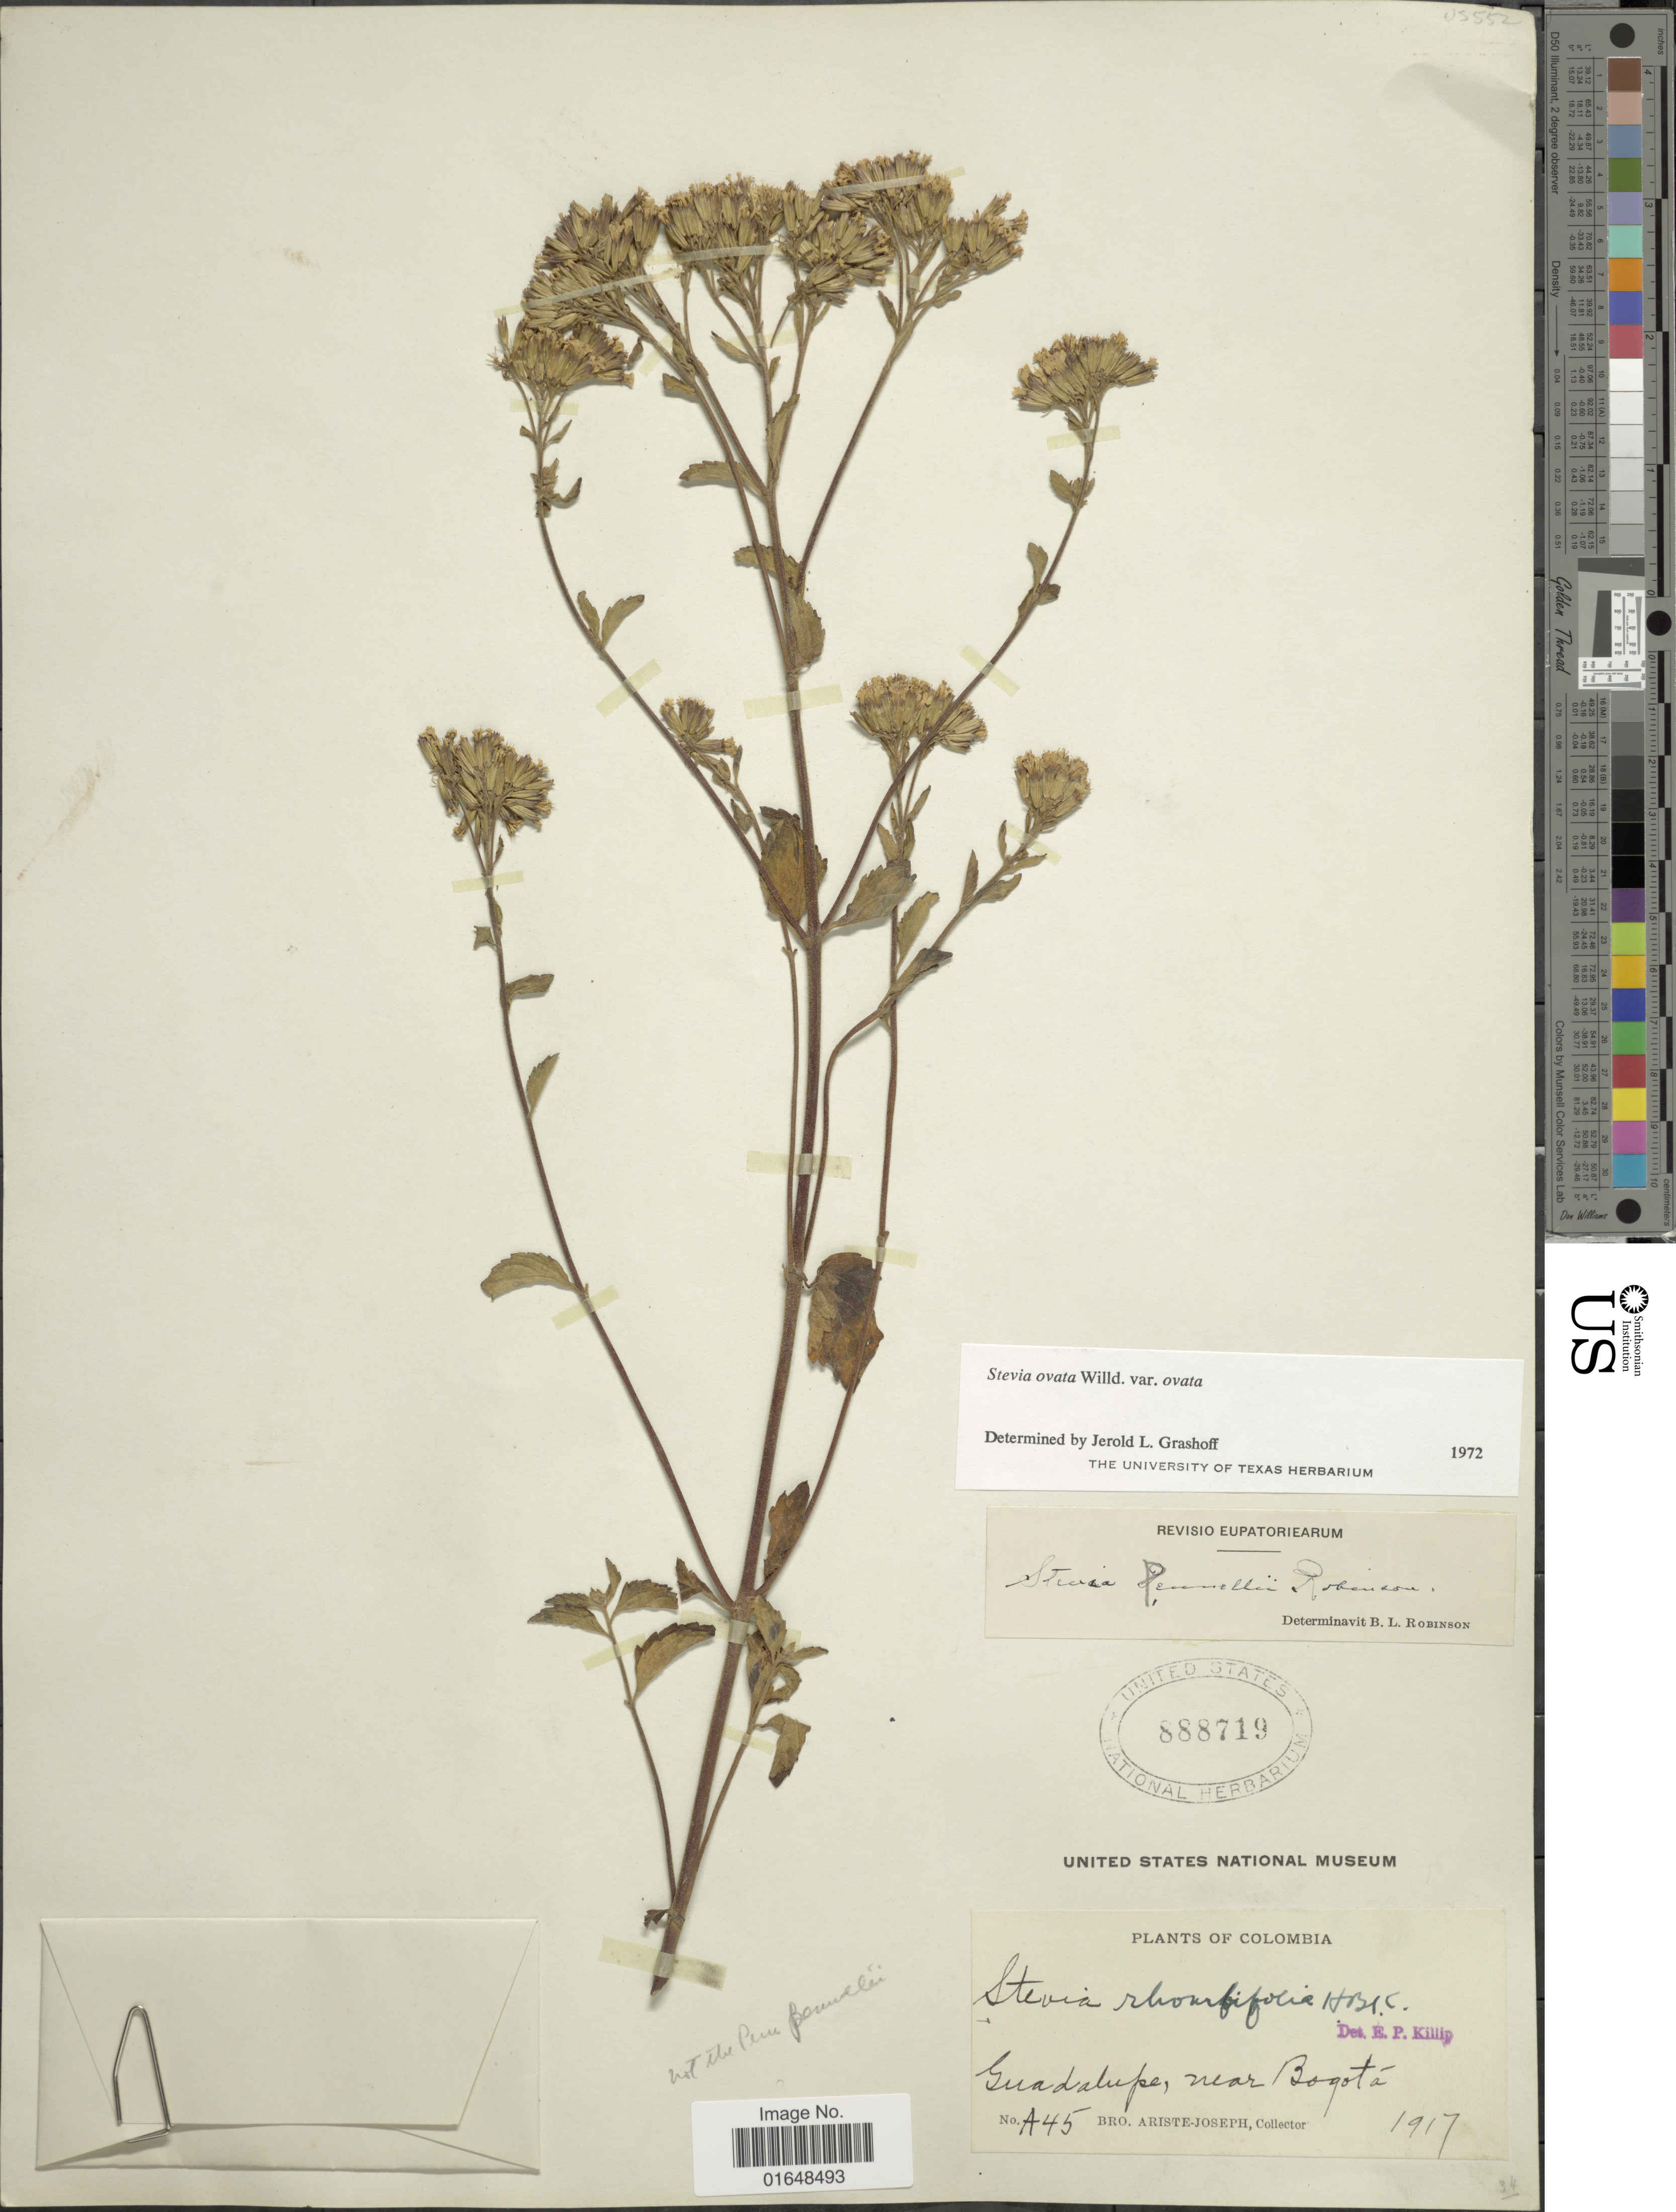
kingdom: Plantae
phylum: Tracheophyta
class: Magnoliopsida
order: Asterales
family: Asteraceae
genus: Stevia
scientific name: Stevia ovata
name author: Willd.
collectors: Bro. Ariste-Joseph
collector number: A45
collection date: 1917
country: Colombia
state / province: Bogota D.C.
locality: Guadalupe, near Bogotá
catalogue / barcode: US 888719